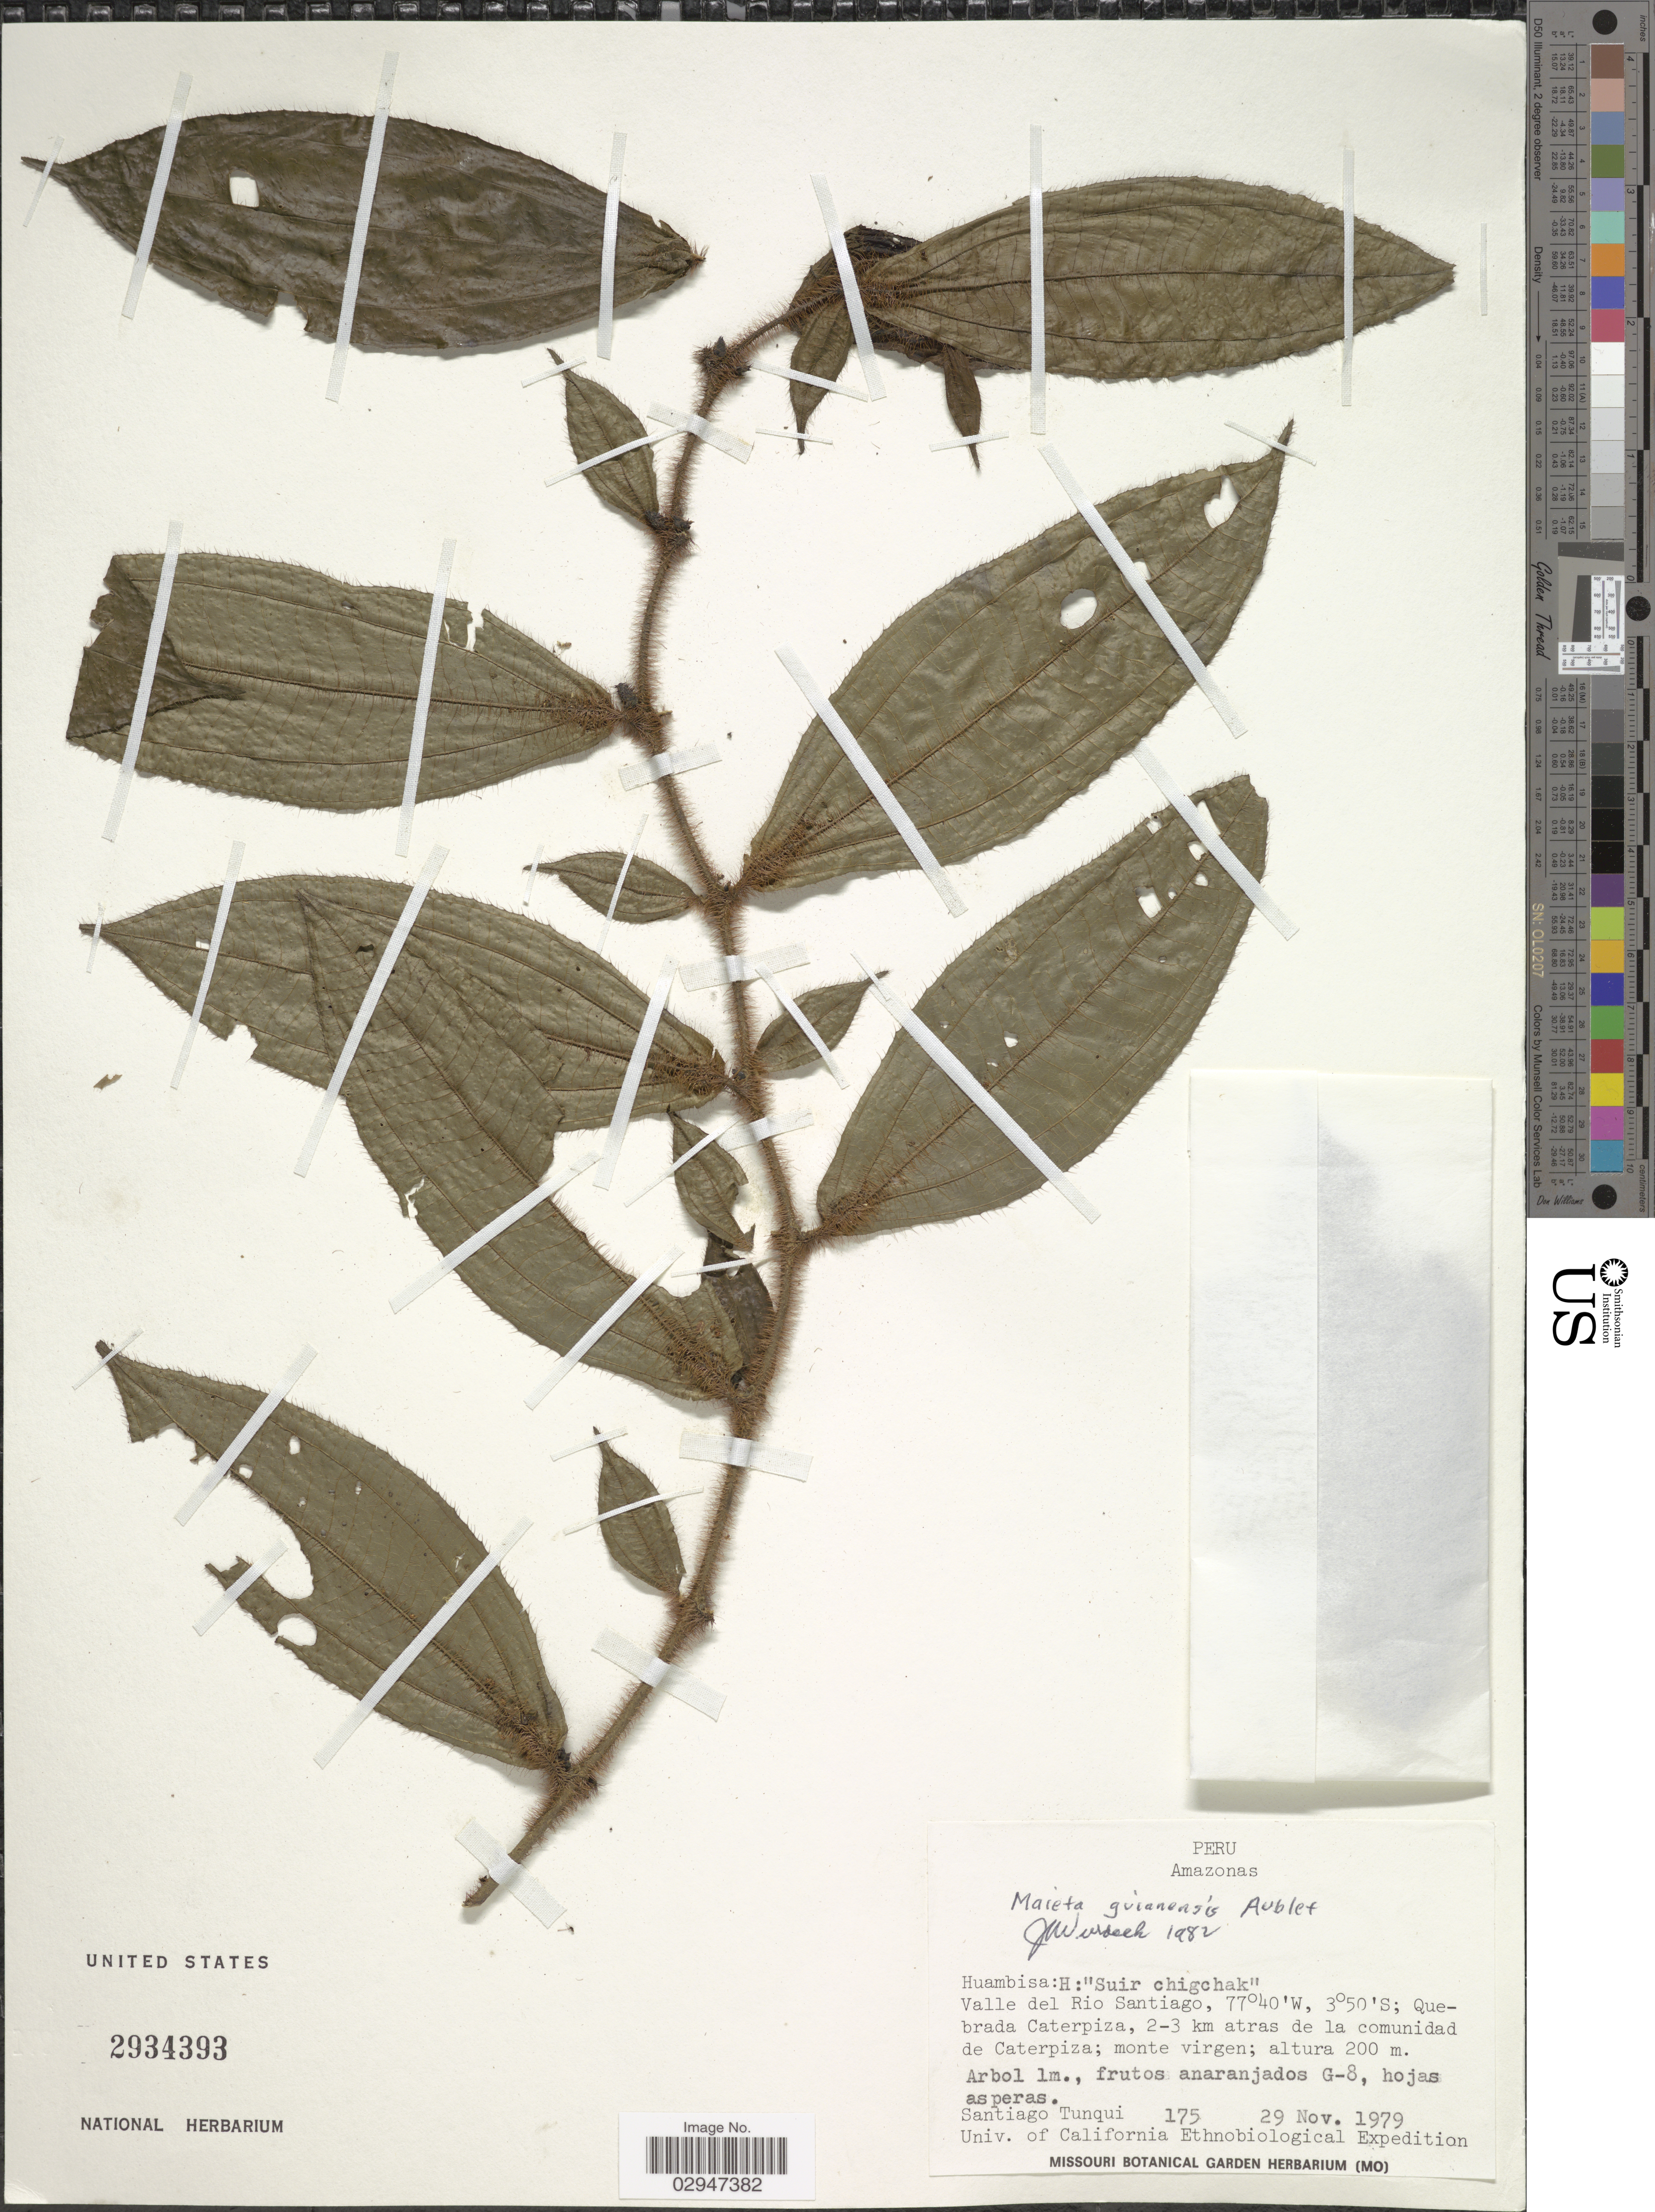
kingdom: Plantae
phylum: Tracheophyta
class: Magnoliopsida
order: Myrtales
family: Melastomataceae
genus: Maieta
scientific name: Maieta guianensis var. guianensis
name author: Aubl.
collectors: S. Tunqui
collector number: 175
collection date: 1979-11-29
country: Peru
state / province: Amazonas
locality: Amazonas. Huambisa: H: "Suir chigchak". Valle del Rio Santiago; Quebrada Caterpiza, 2-3 km atras de la comunidad de Caterpiza.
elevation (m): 200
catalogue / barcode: US 2934393